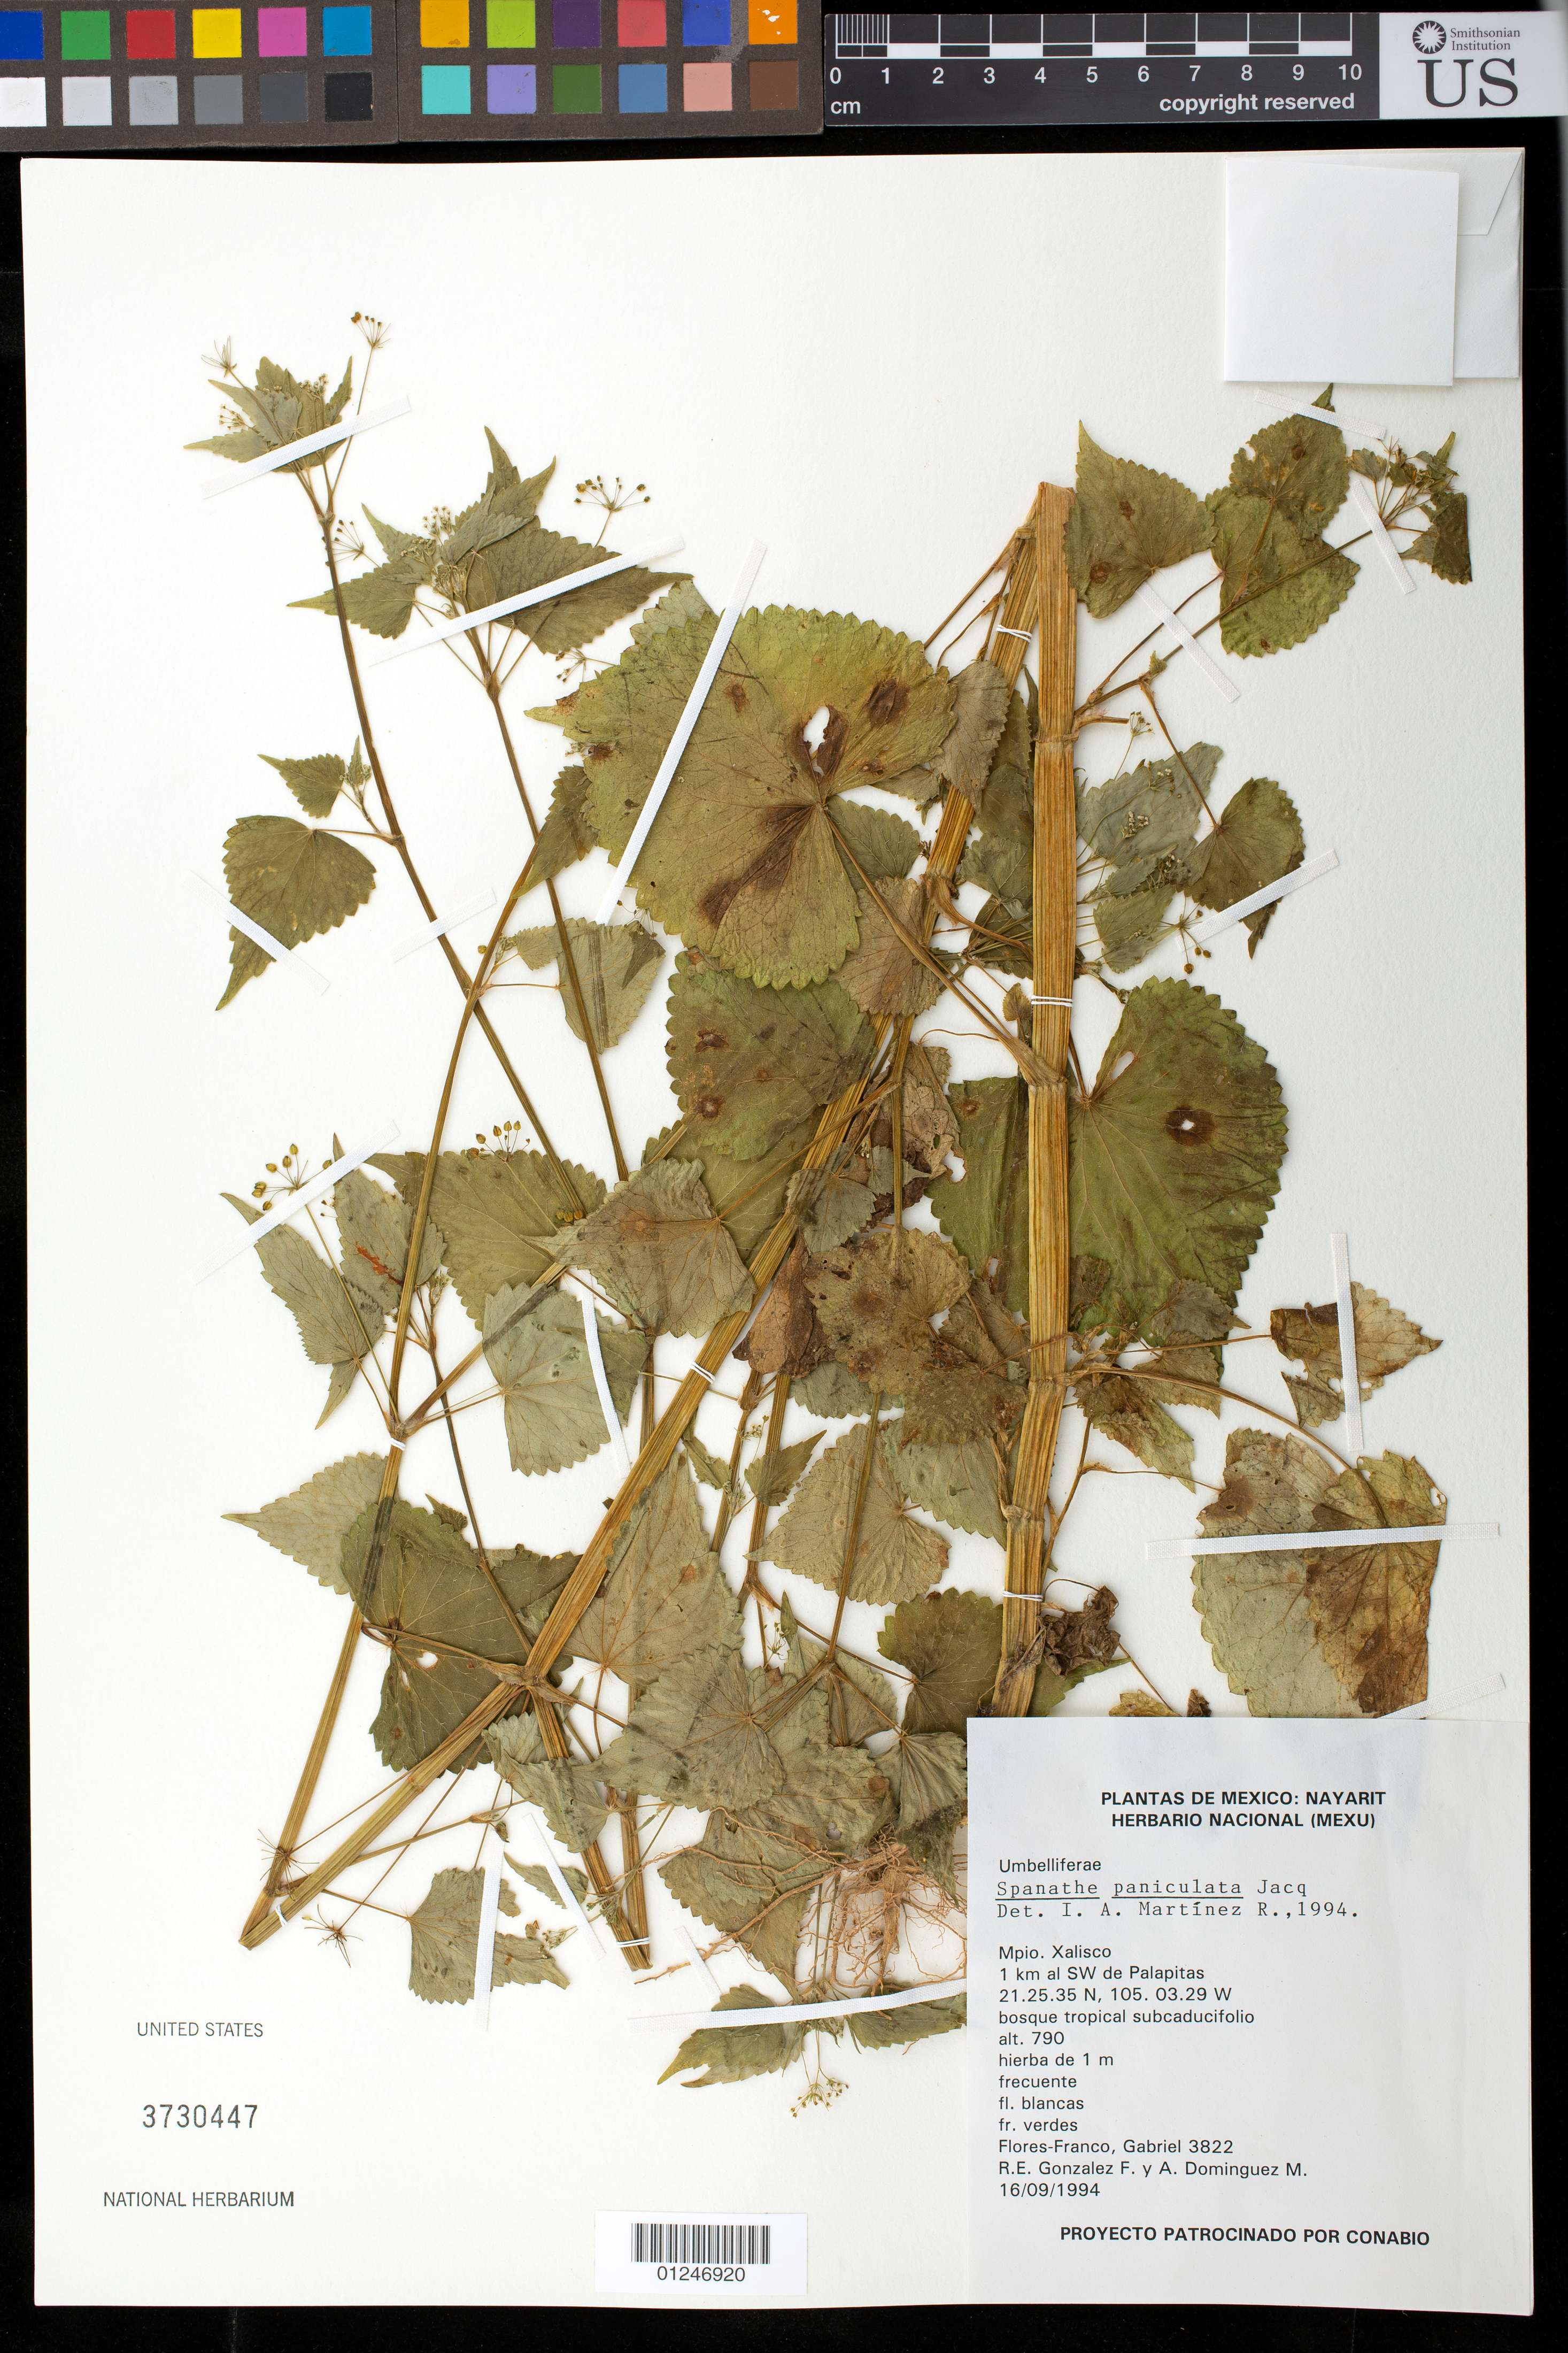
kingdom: Plantae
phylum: Tracheophyta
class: Magnoliopsida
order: Apiales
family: Apiaceae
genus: Spananthe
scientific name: Spananthe paniculata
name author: Jacq.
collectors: G. Flores F., R. E. Gonzalez F. & A. Dominguez M.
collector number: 3822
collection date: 1994-09-16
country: Mexico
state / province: Nayarit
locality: Mpio. Xalisco, 1 km al SW de Palapitas.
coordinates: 21.25.35, 105.03.29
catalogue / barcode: US 3730447